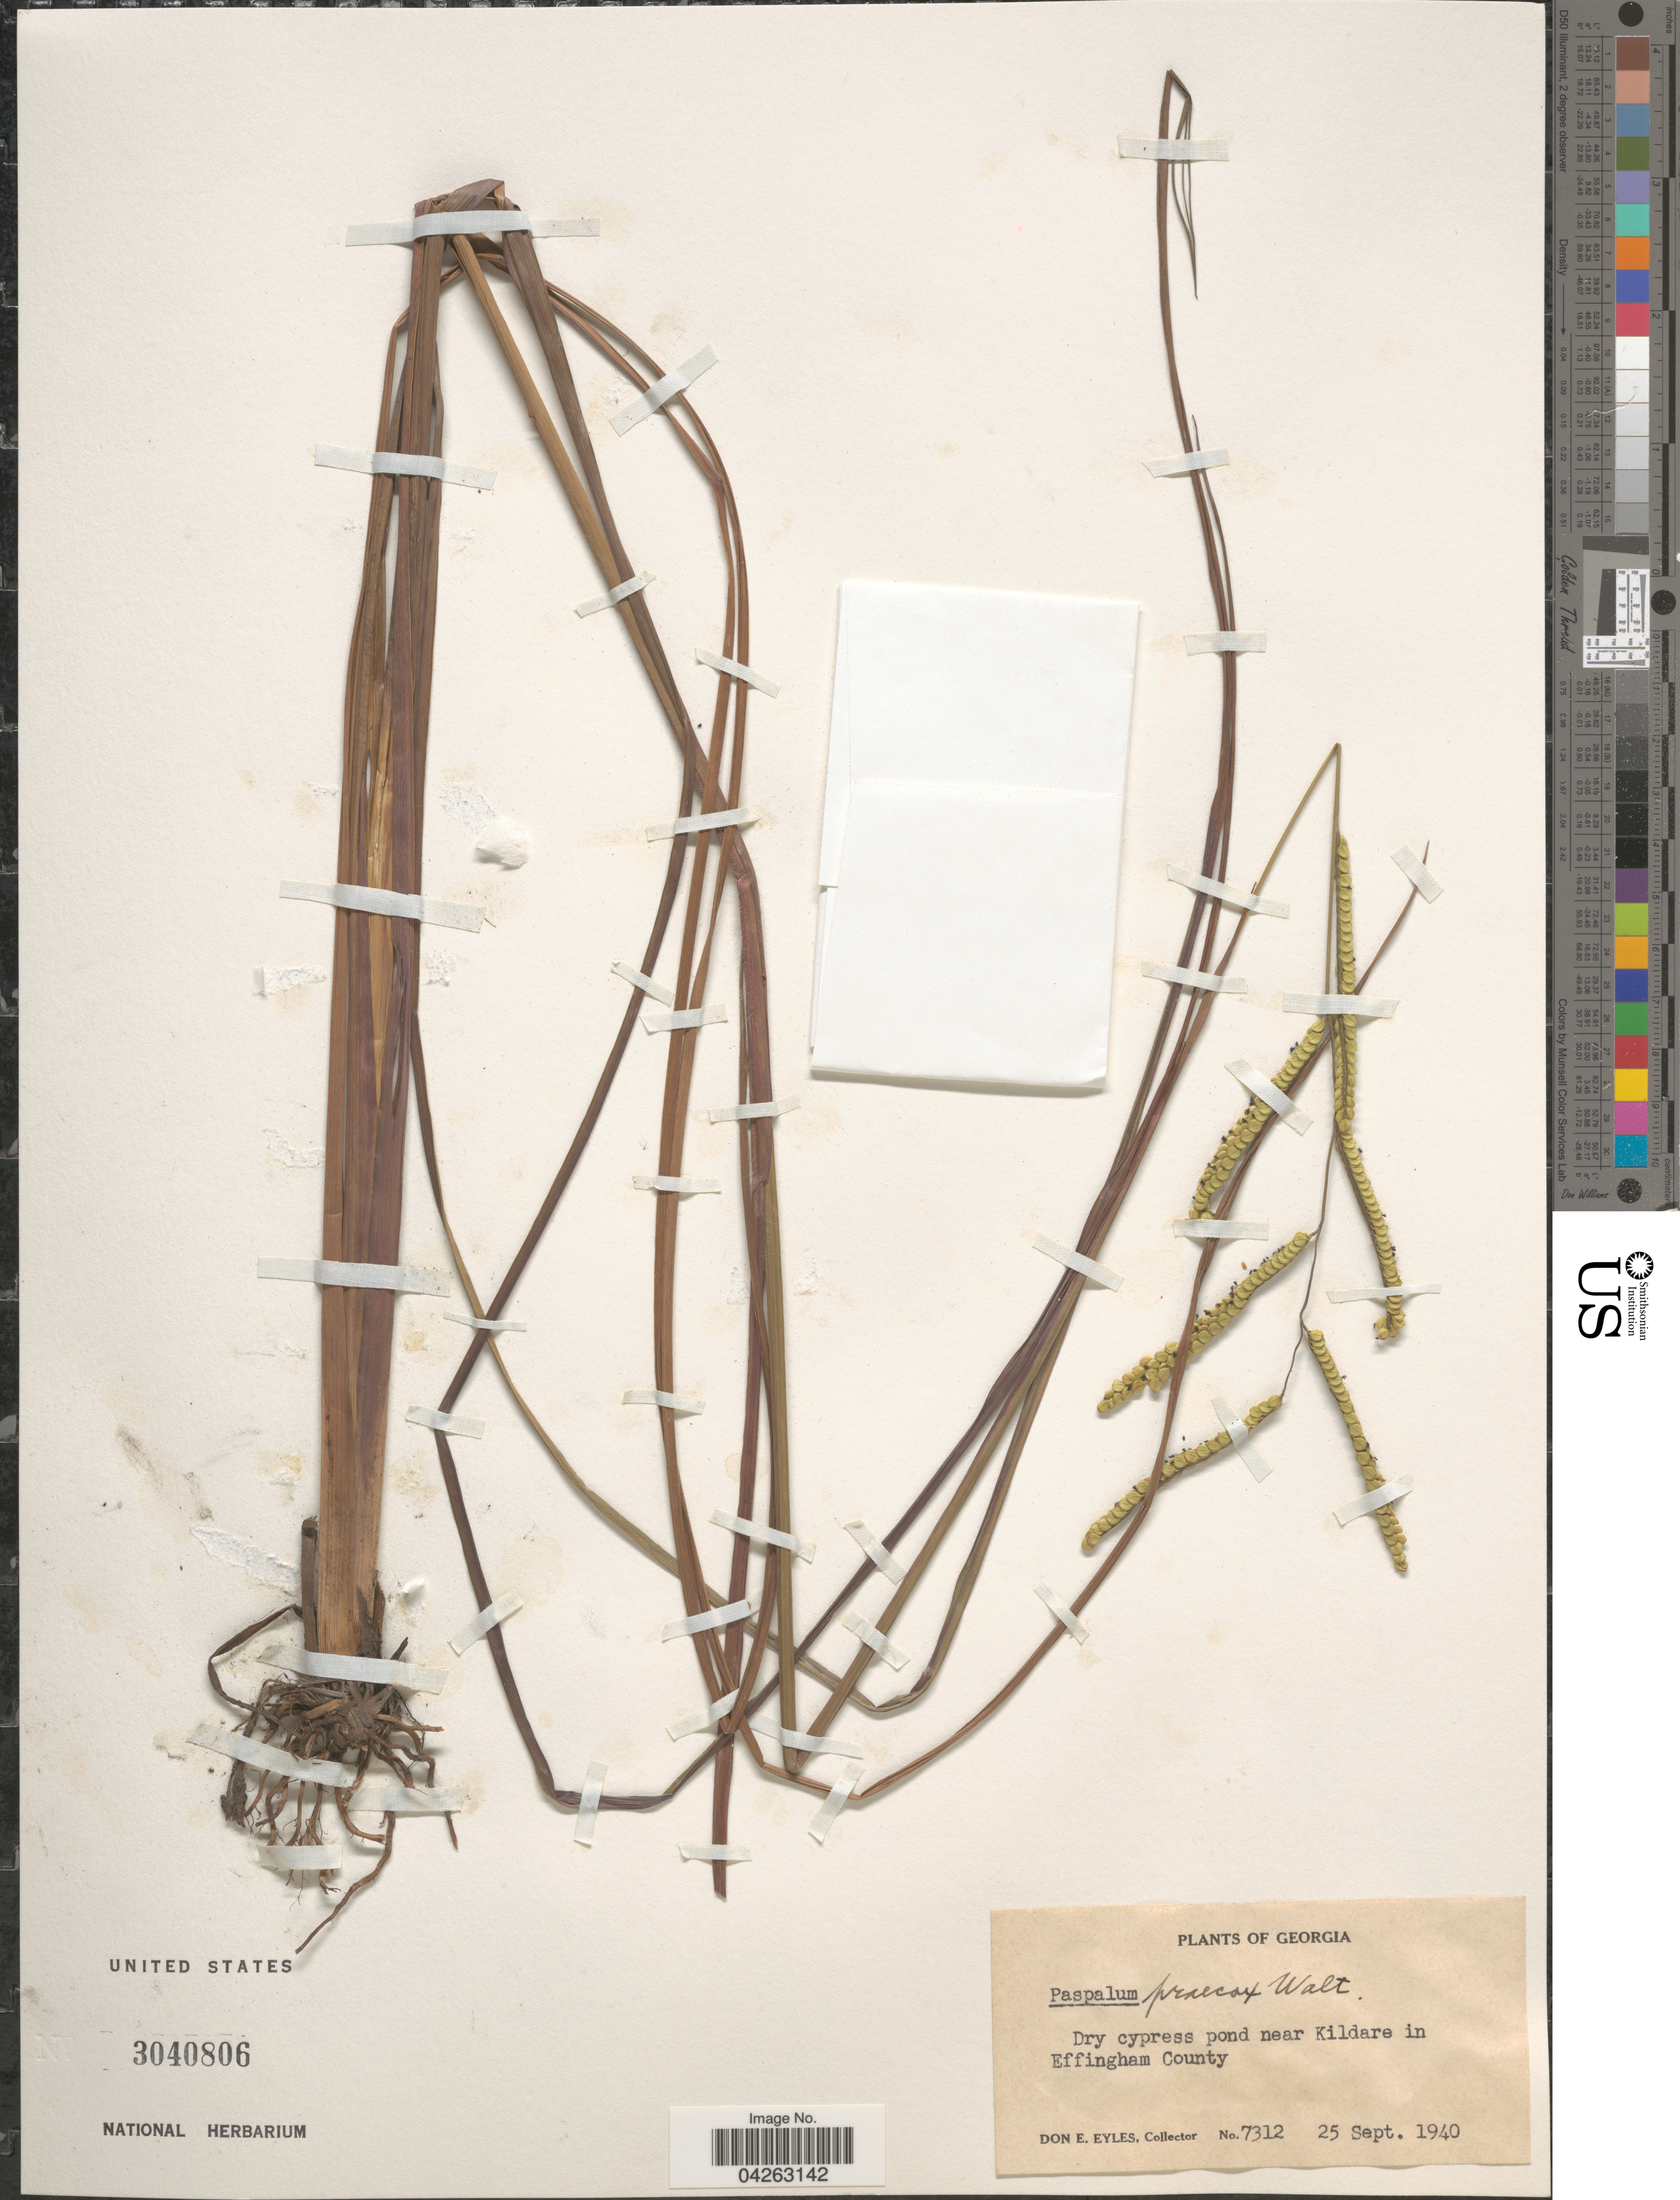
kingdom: Plantae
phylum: Tracheophyta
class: Liliopsida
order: Poales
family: Poaceae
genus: Paspalum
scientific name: Paspalum praecox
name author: Walter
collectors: D. Eyles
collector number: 7312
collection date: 1940-09-25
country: United States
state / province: Georgia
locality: Dry cypress pond near Kildare in Effingham County.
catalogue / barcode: US 3040806